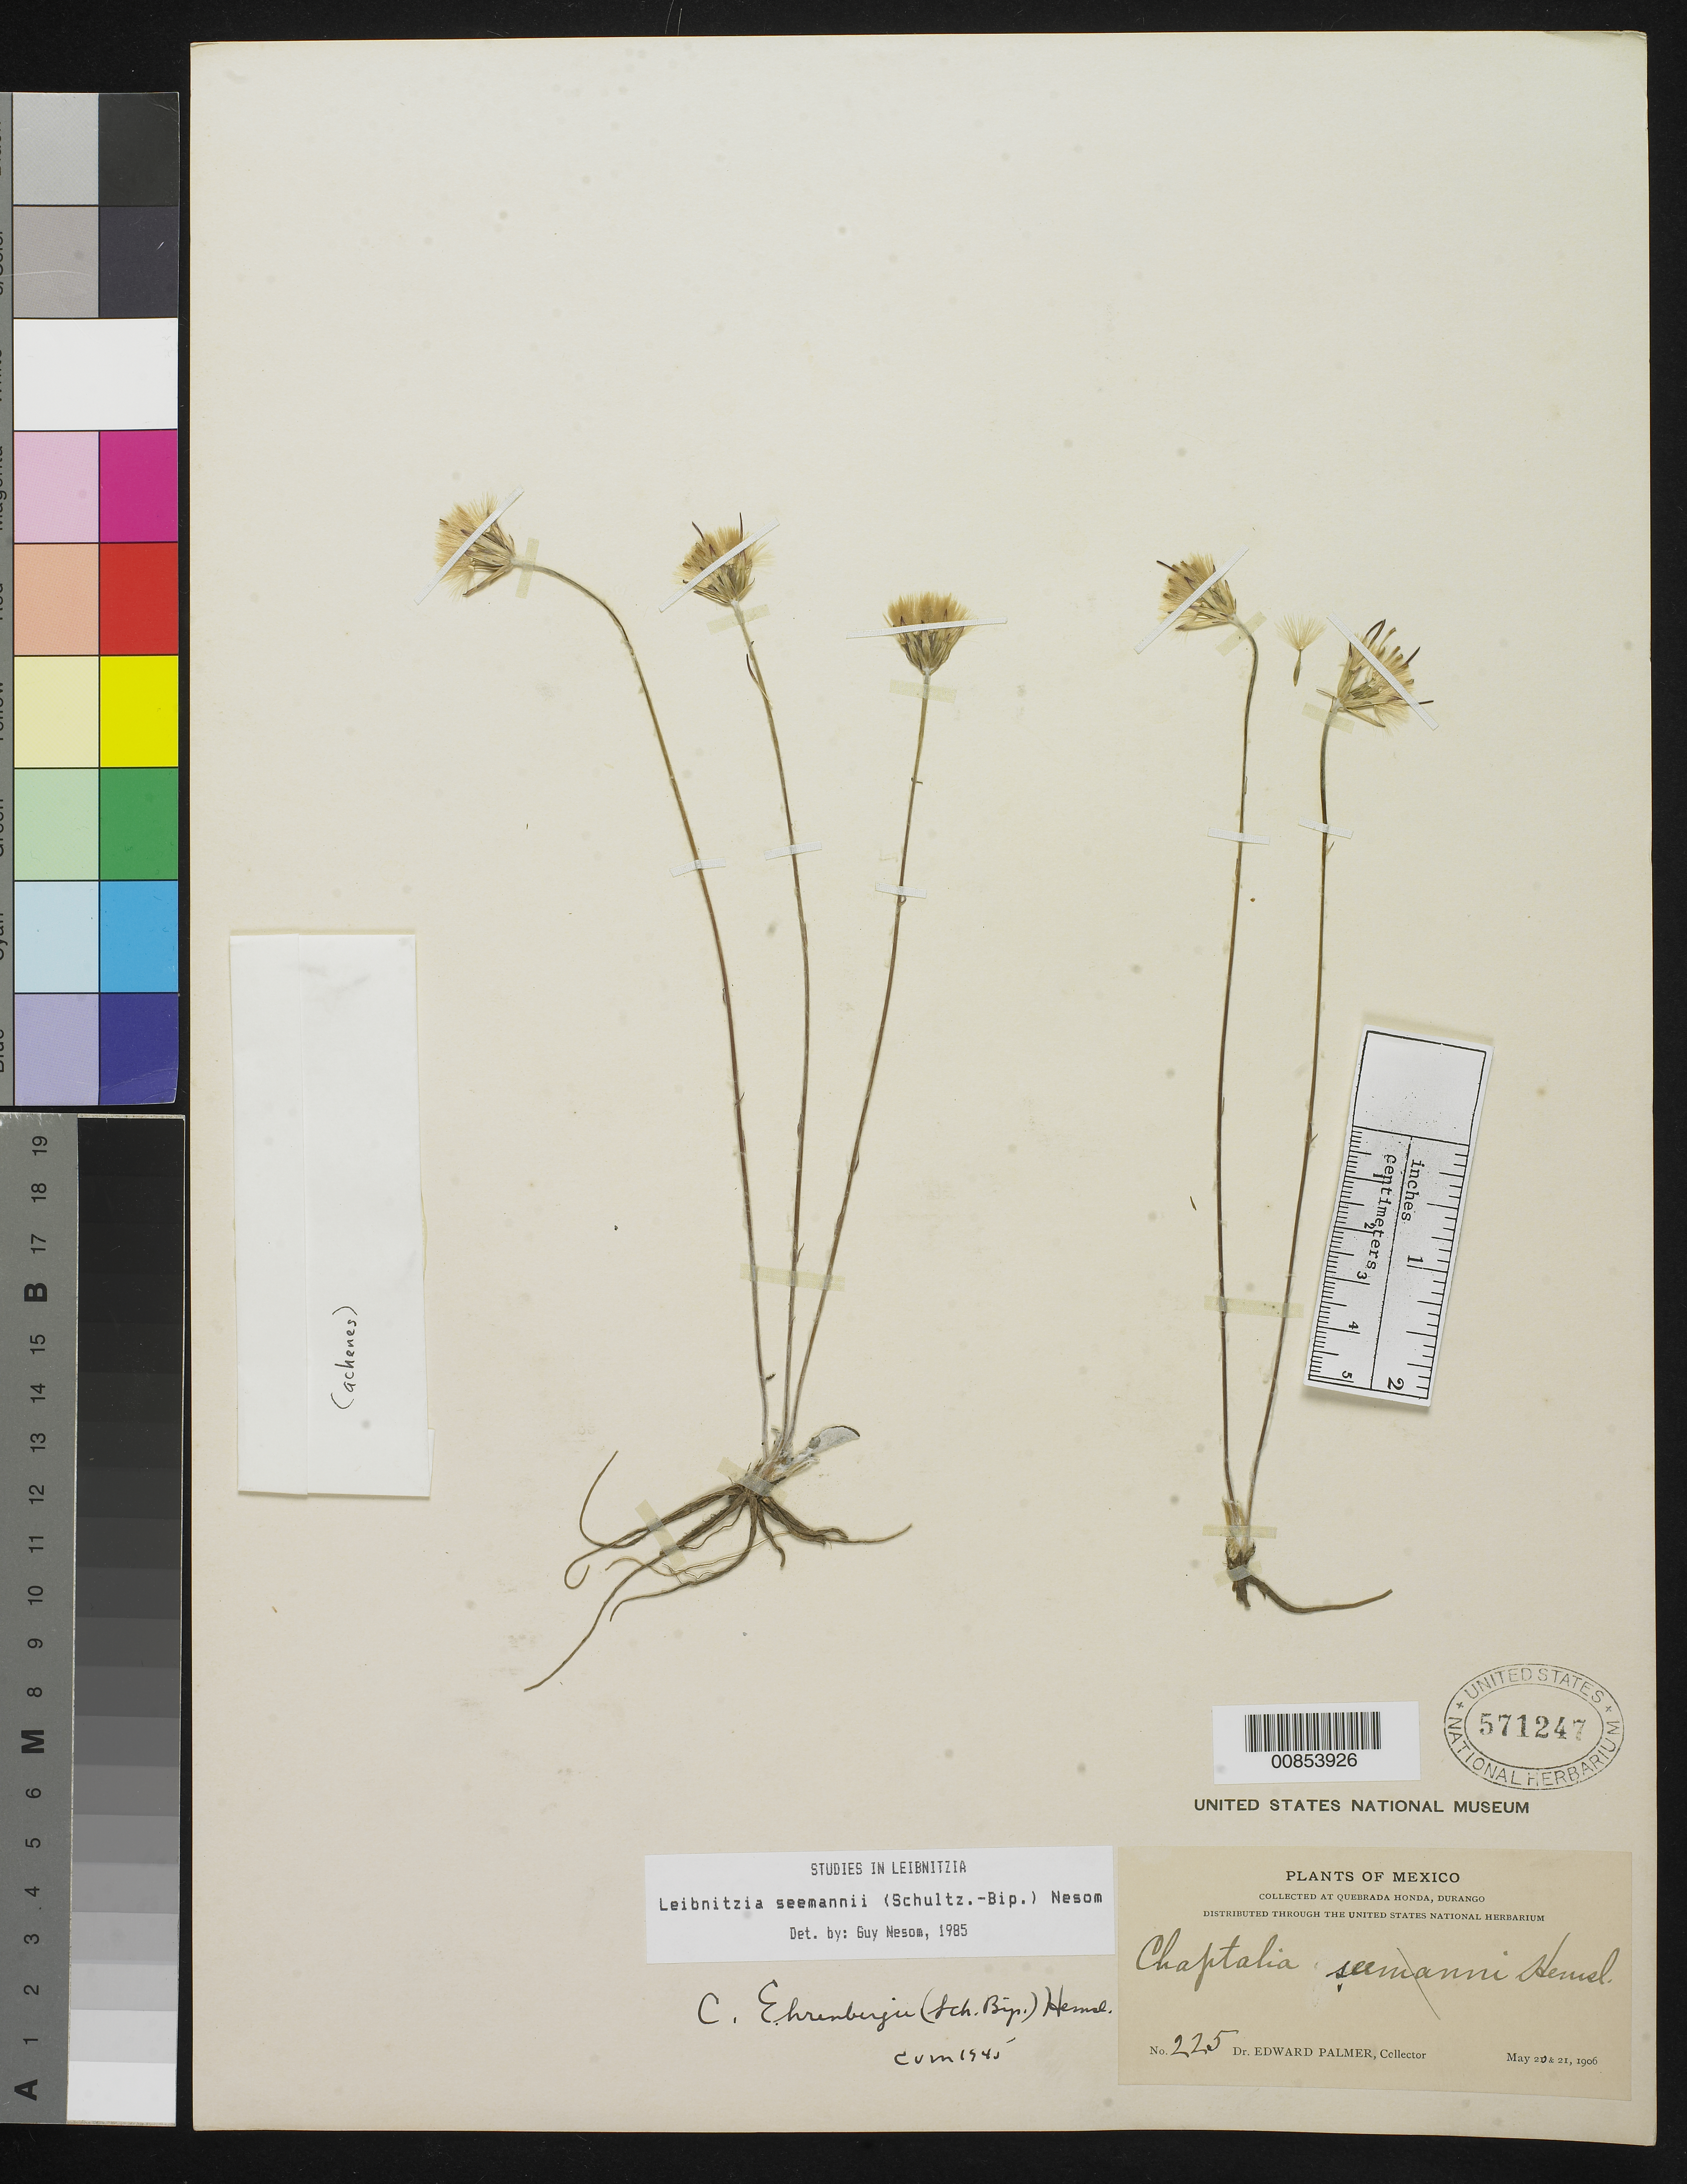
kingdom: Plantae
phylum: Tracheophyta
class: Magnoliopsida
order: Asterales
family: Asteraceae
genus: Leibnitzia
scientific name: Leibnitzia lyrata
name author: (Sch. Bip.) G.L. Nesom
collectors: E. Palmer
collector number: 225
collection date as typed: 20 May 1906 to 21 May 1906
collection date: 1906-05-20/1906-05-21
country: Mexico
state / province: Durango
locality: Quebrada Honda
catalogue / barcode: US 571247